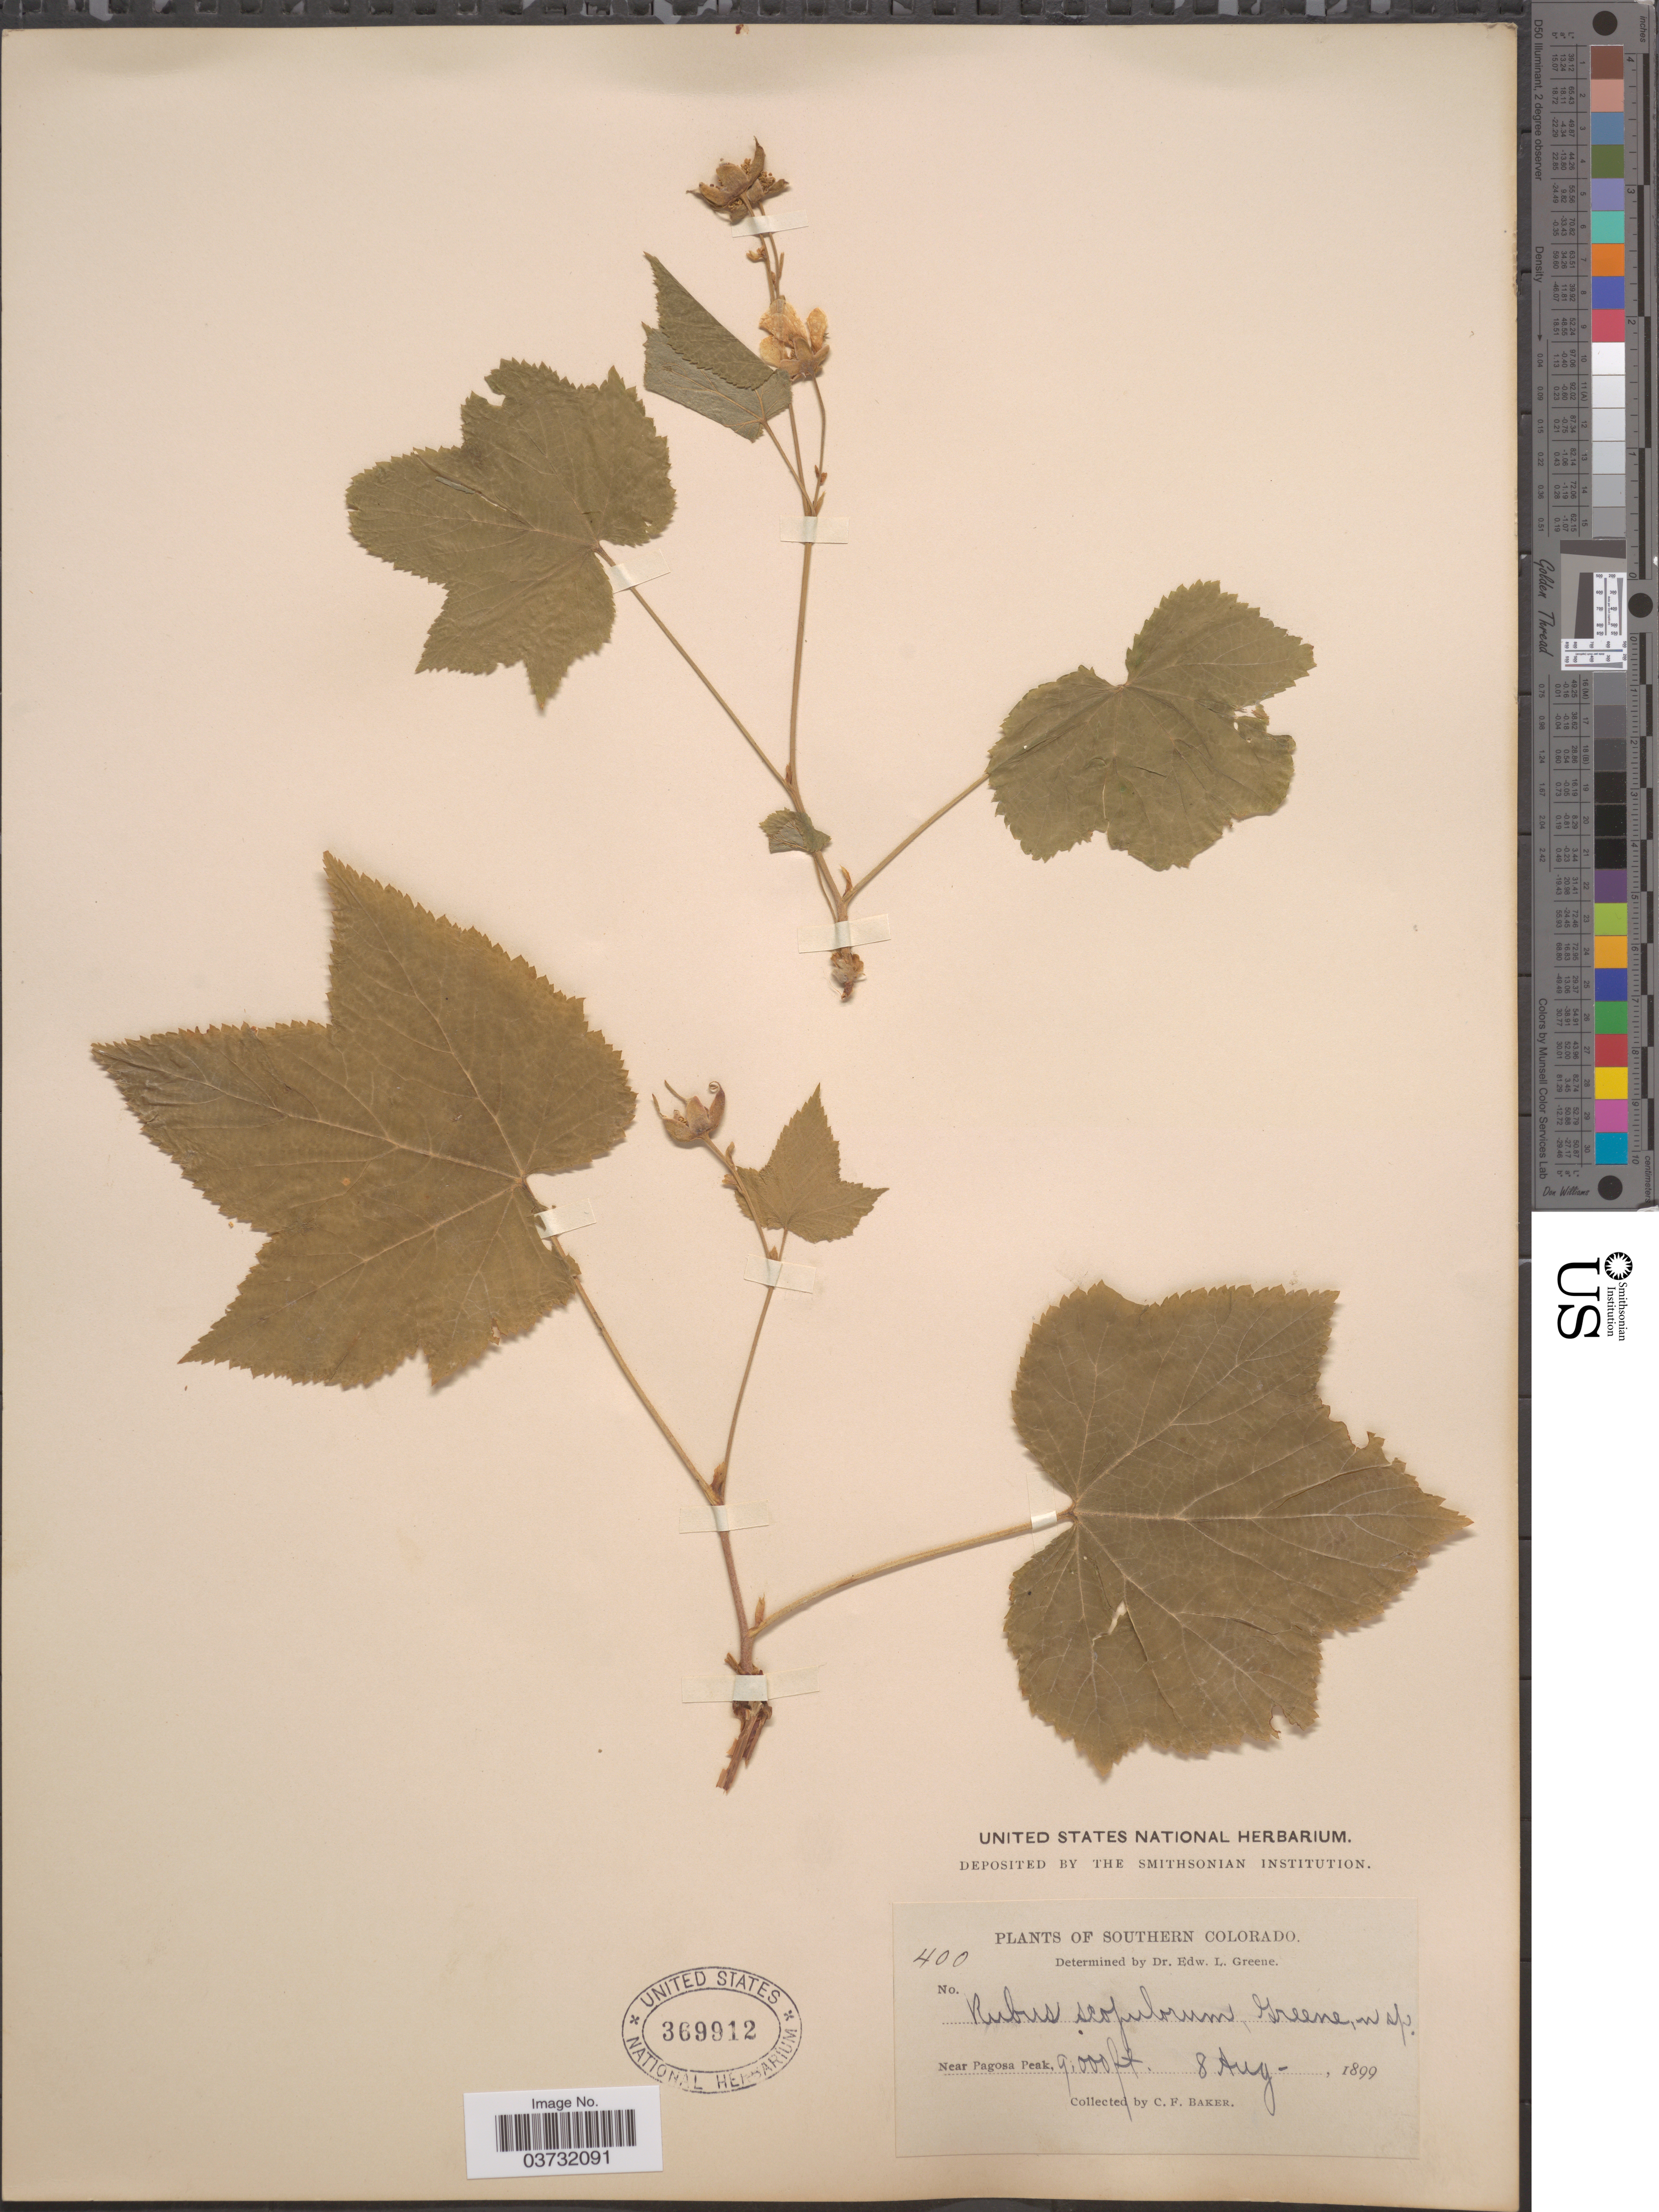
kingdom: Plantae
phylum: Tracheophyta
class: Magnoliopsida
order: Rosales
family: Rosaceae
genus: Rubus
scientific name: Rubus parviflorus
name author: Nutt.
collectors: C. F. Baker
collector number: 400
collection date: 1899-08-08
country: United States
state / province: Colorado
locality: Southern Colorado. Near Pagosa Peak.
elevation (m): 2743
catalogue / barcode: US 369912